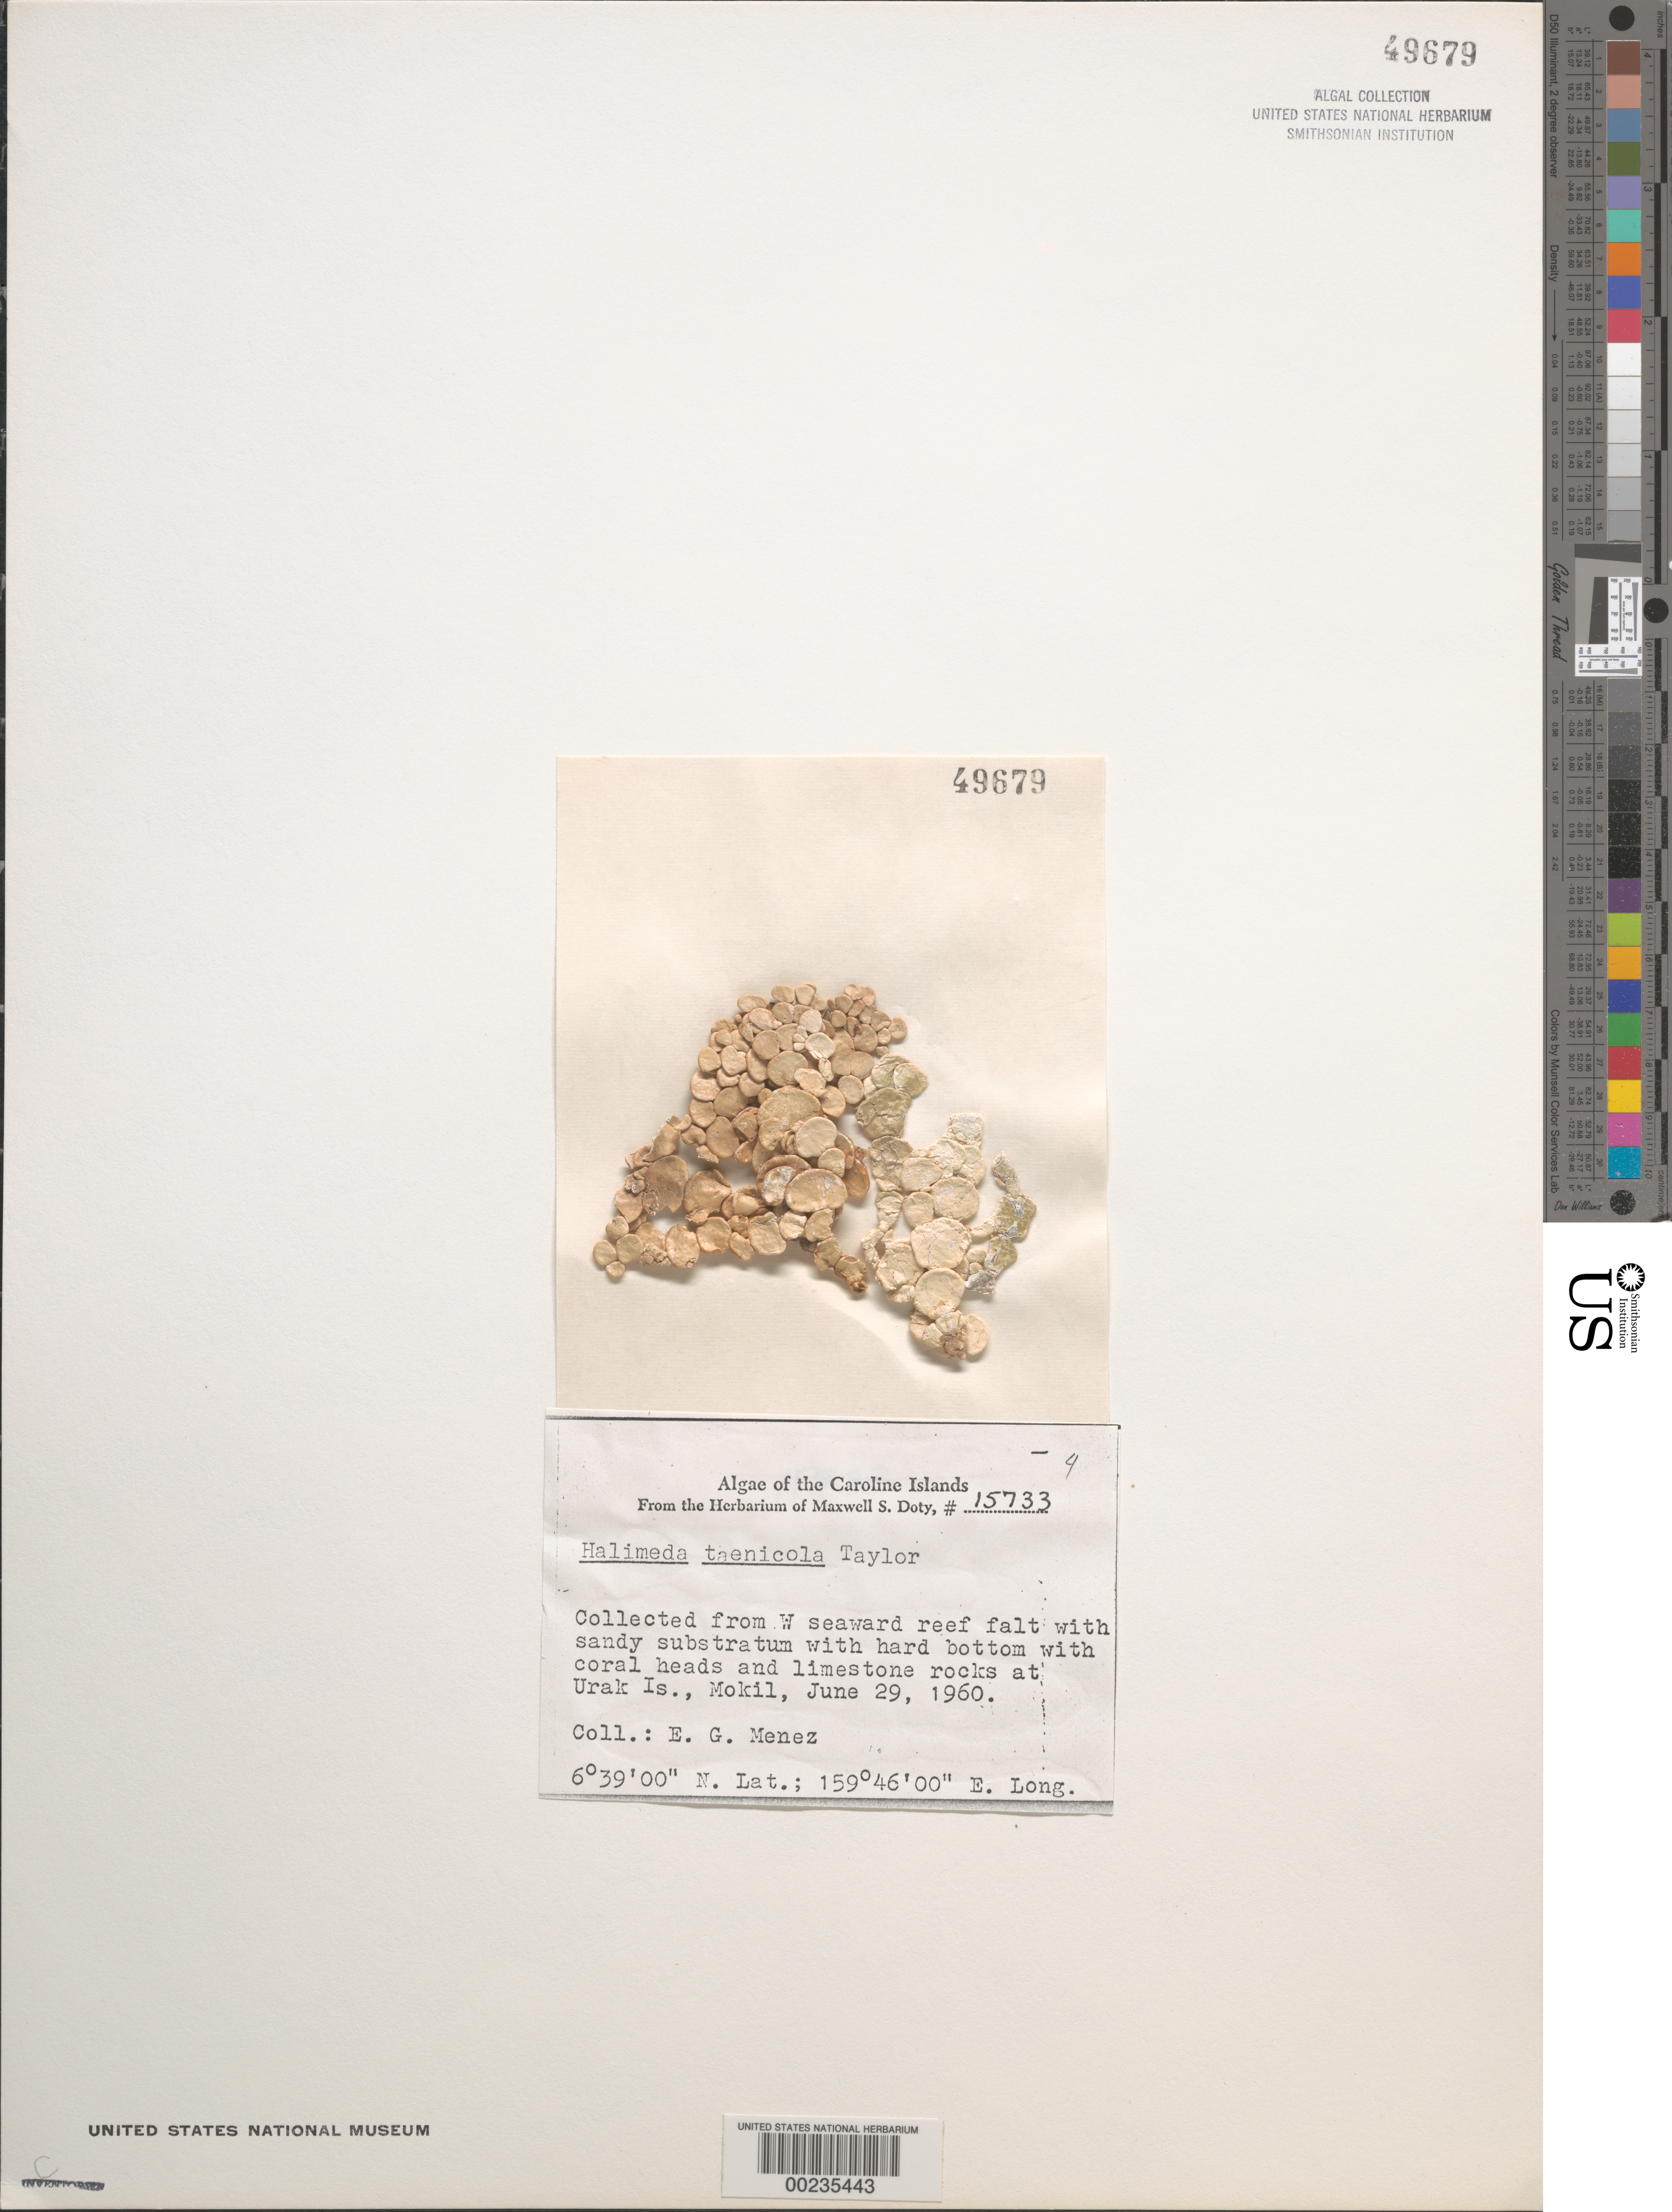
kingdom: Plantae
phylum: Chlorophyta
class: Ulvophyceae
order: Bryopsidales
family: Halimedaceae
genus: Halimeda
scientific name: Halimeda taenicola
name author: W.R. Taylor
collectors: Meñez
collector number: MSD 15733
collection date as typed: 29 Jun 1960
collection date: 1960-06-29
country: Micronesia, Federated States of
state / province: Pohnpei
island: Mwokil (Mokil) Atoll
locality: Urak Islet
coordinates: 6 39' 00" N, 159 46' 00" E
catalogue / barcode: US 49679